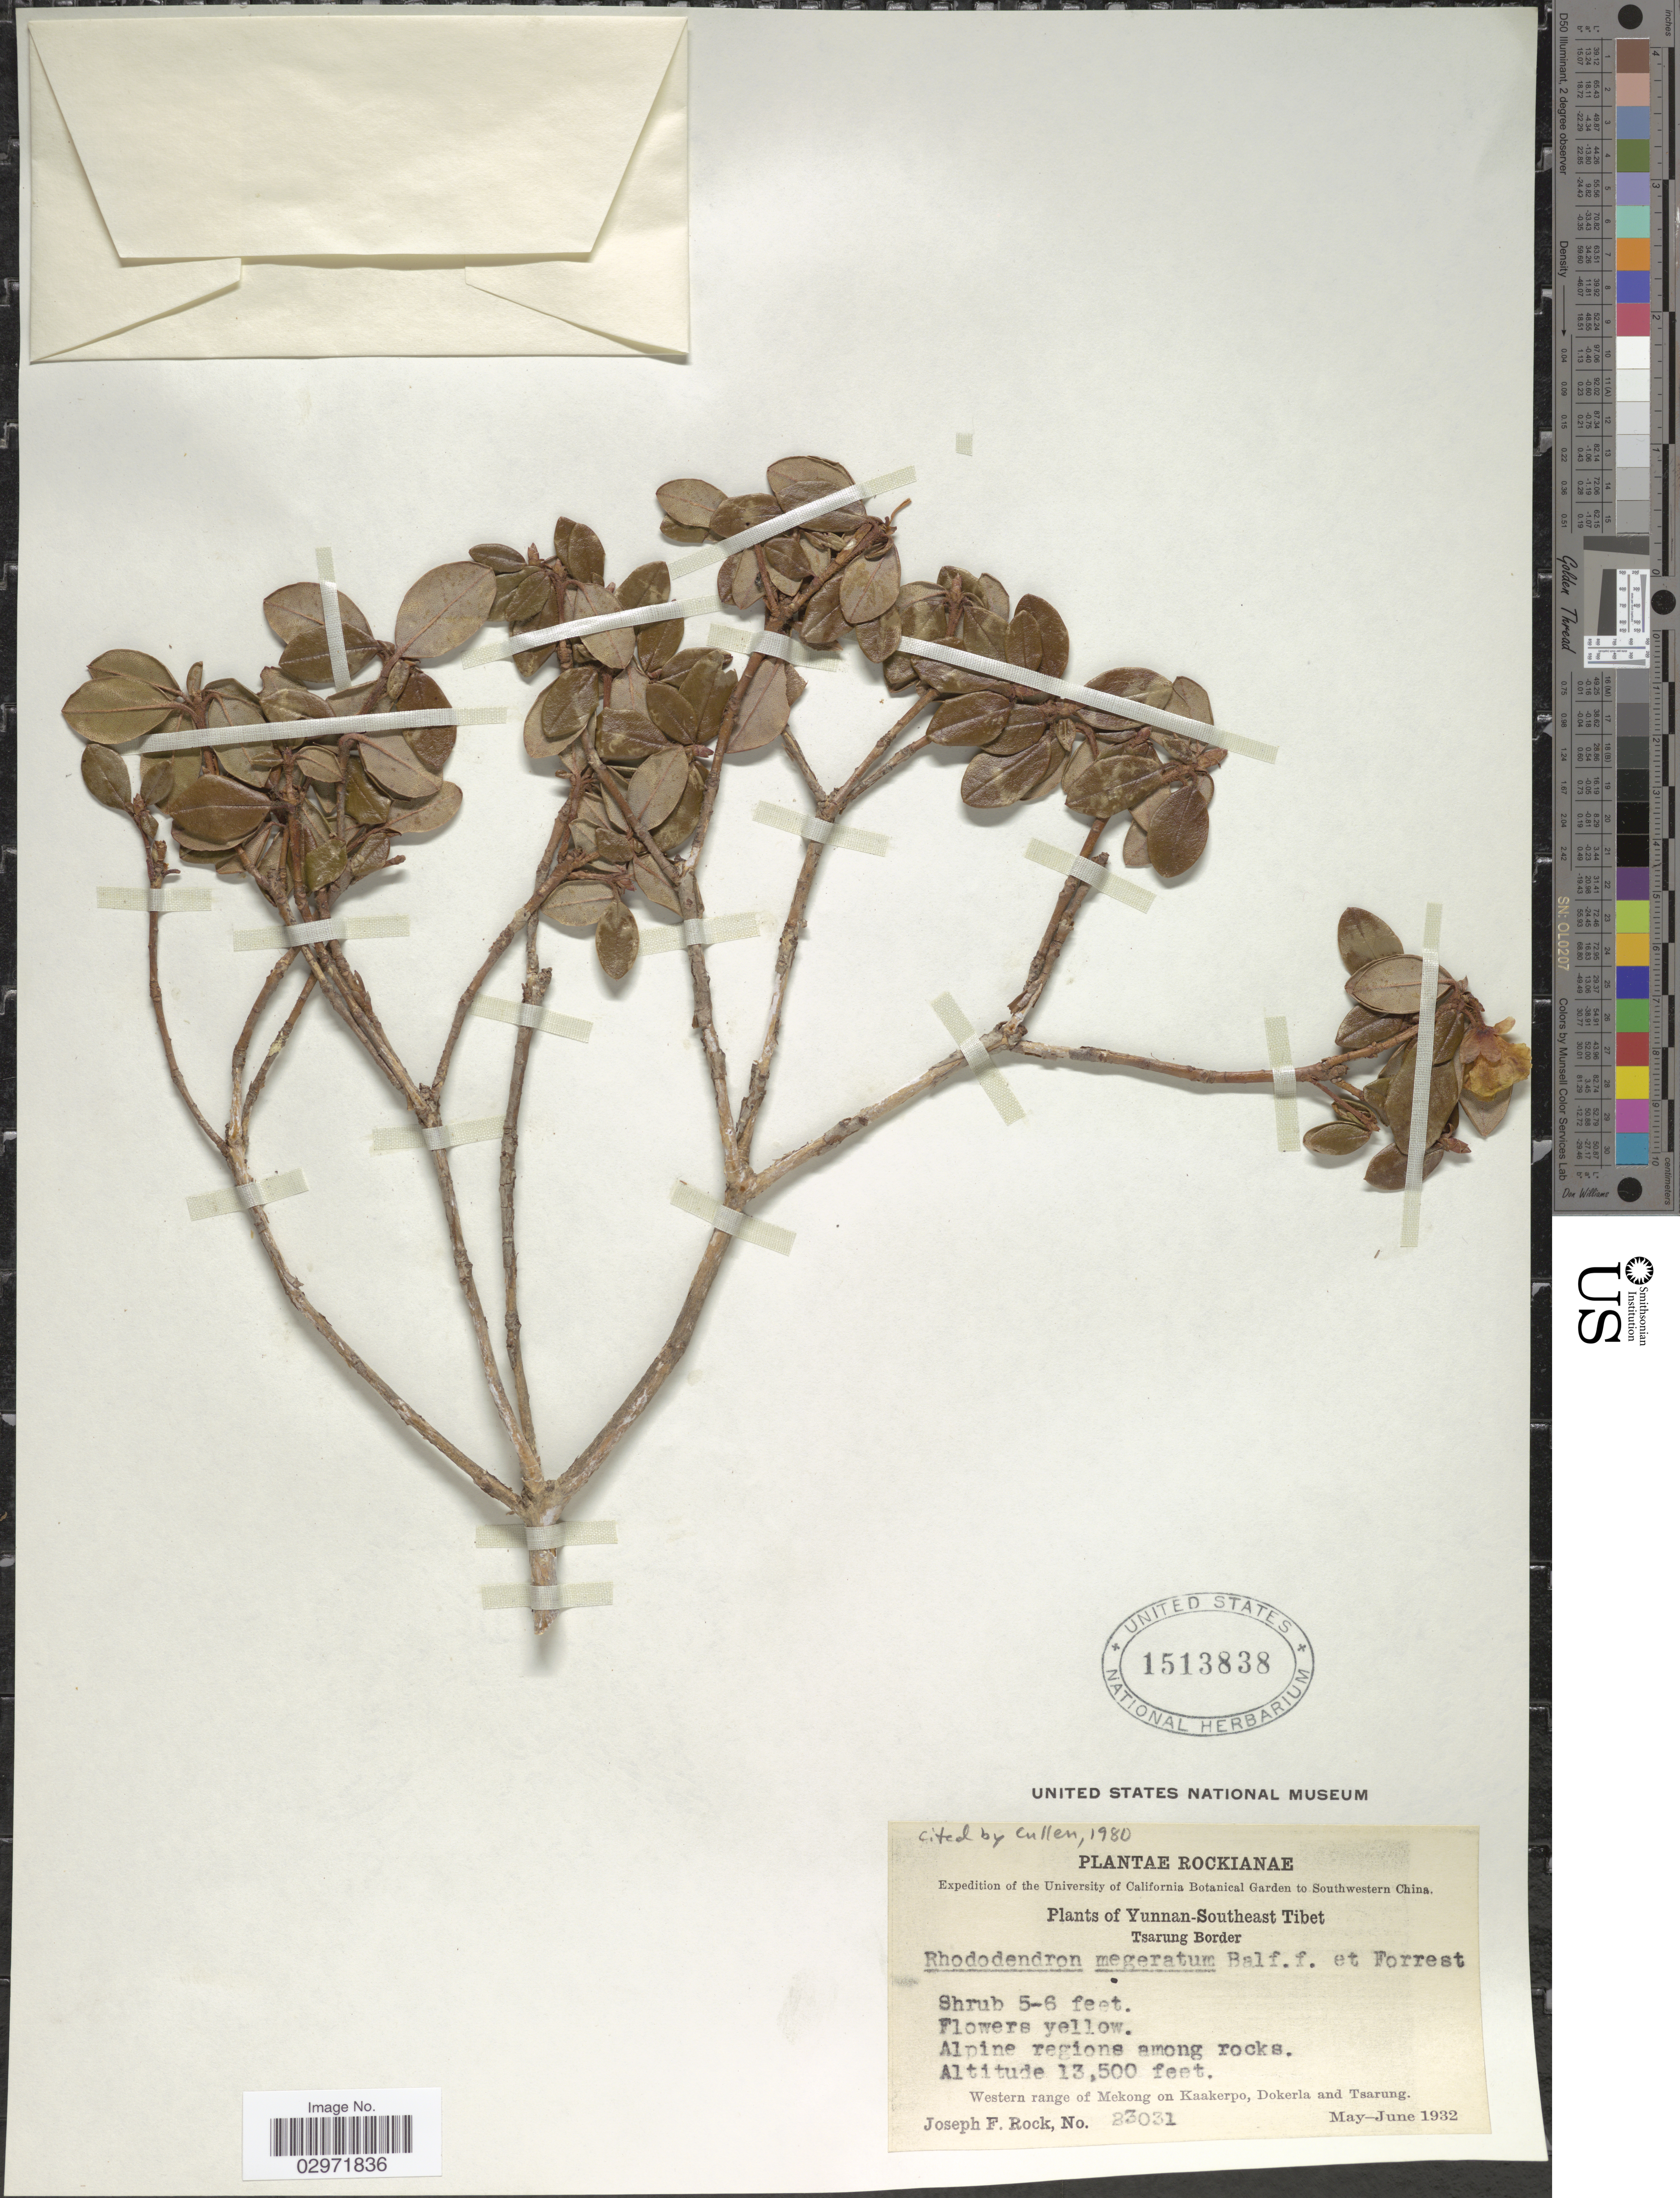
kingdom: Plantae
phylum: Tracheophyta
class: Magnoliopsida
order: Ericales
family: Ericaceae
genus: Rhododendron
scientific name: Rhododendron megeratum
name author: Balf. f. & Forrest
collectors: J. F. Rock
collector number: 23031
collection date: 1932-05/1932-06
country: China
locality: Southwestern China, Yunnan-Southeast Tibet, Tsarung Border, Western range of Mekong on Kaakerpo, Dokerla and Tsarung.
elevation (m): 4115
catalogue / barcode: US 1513838